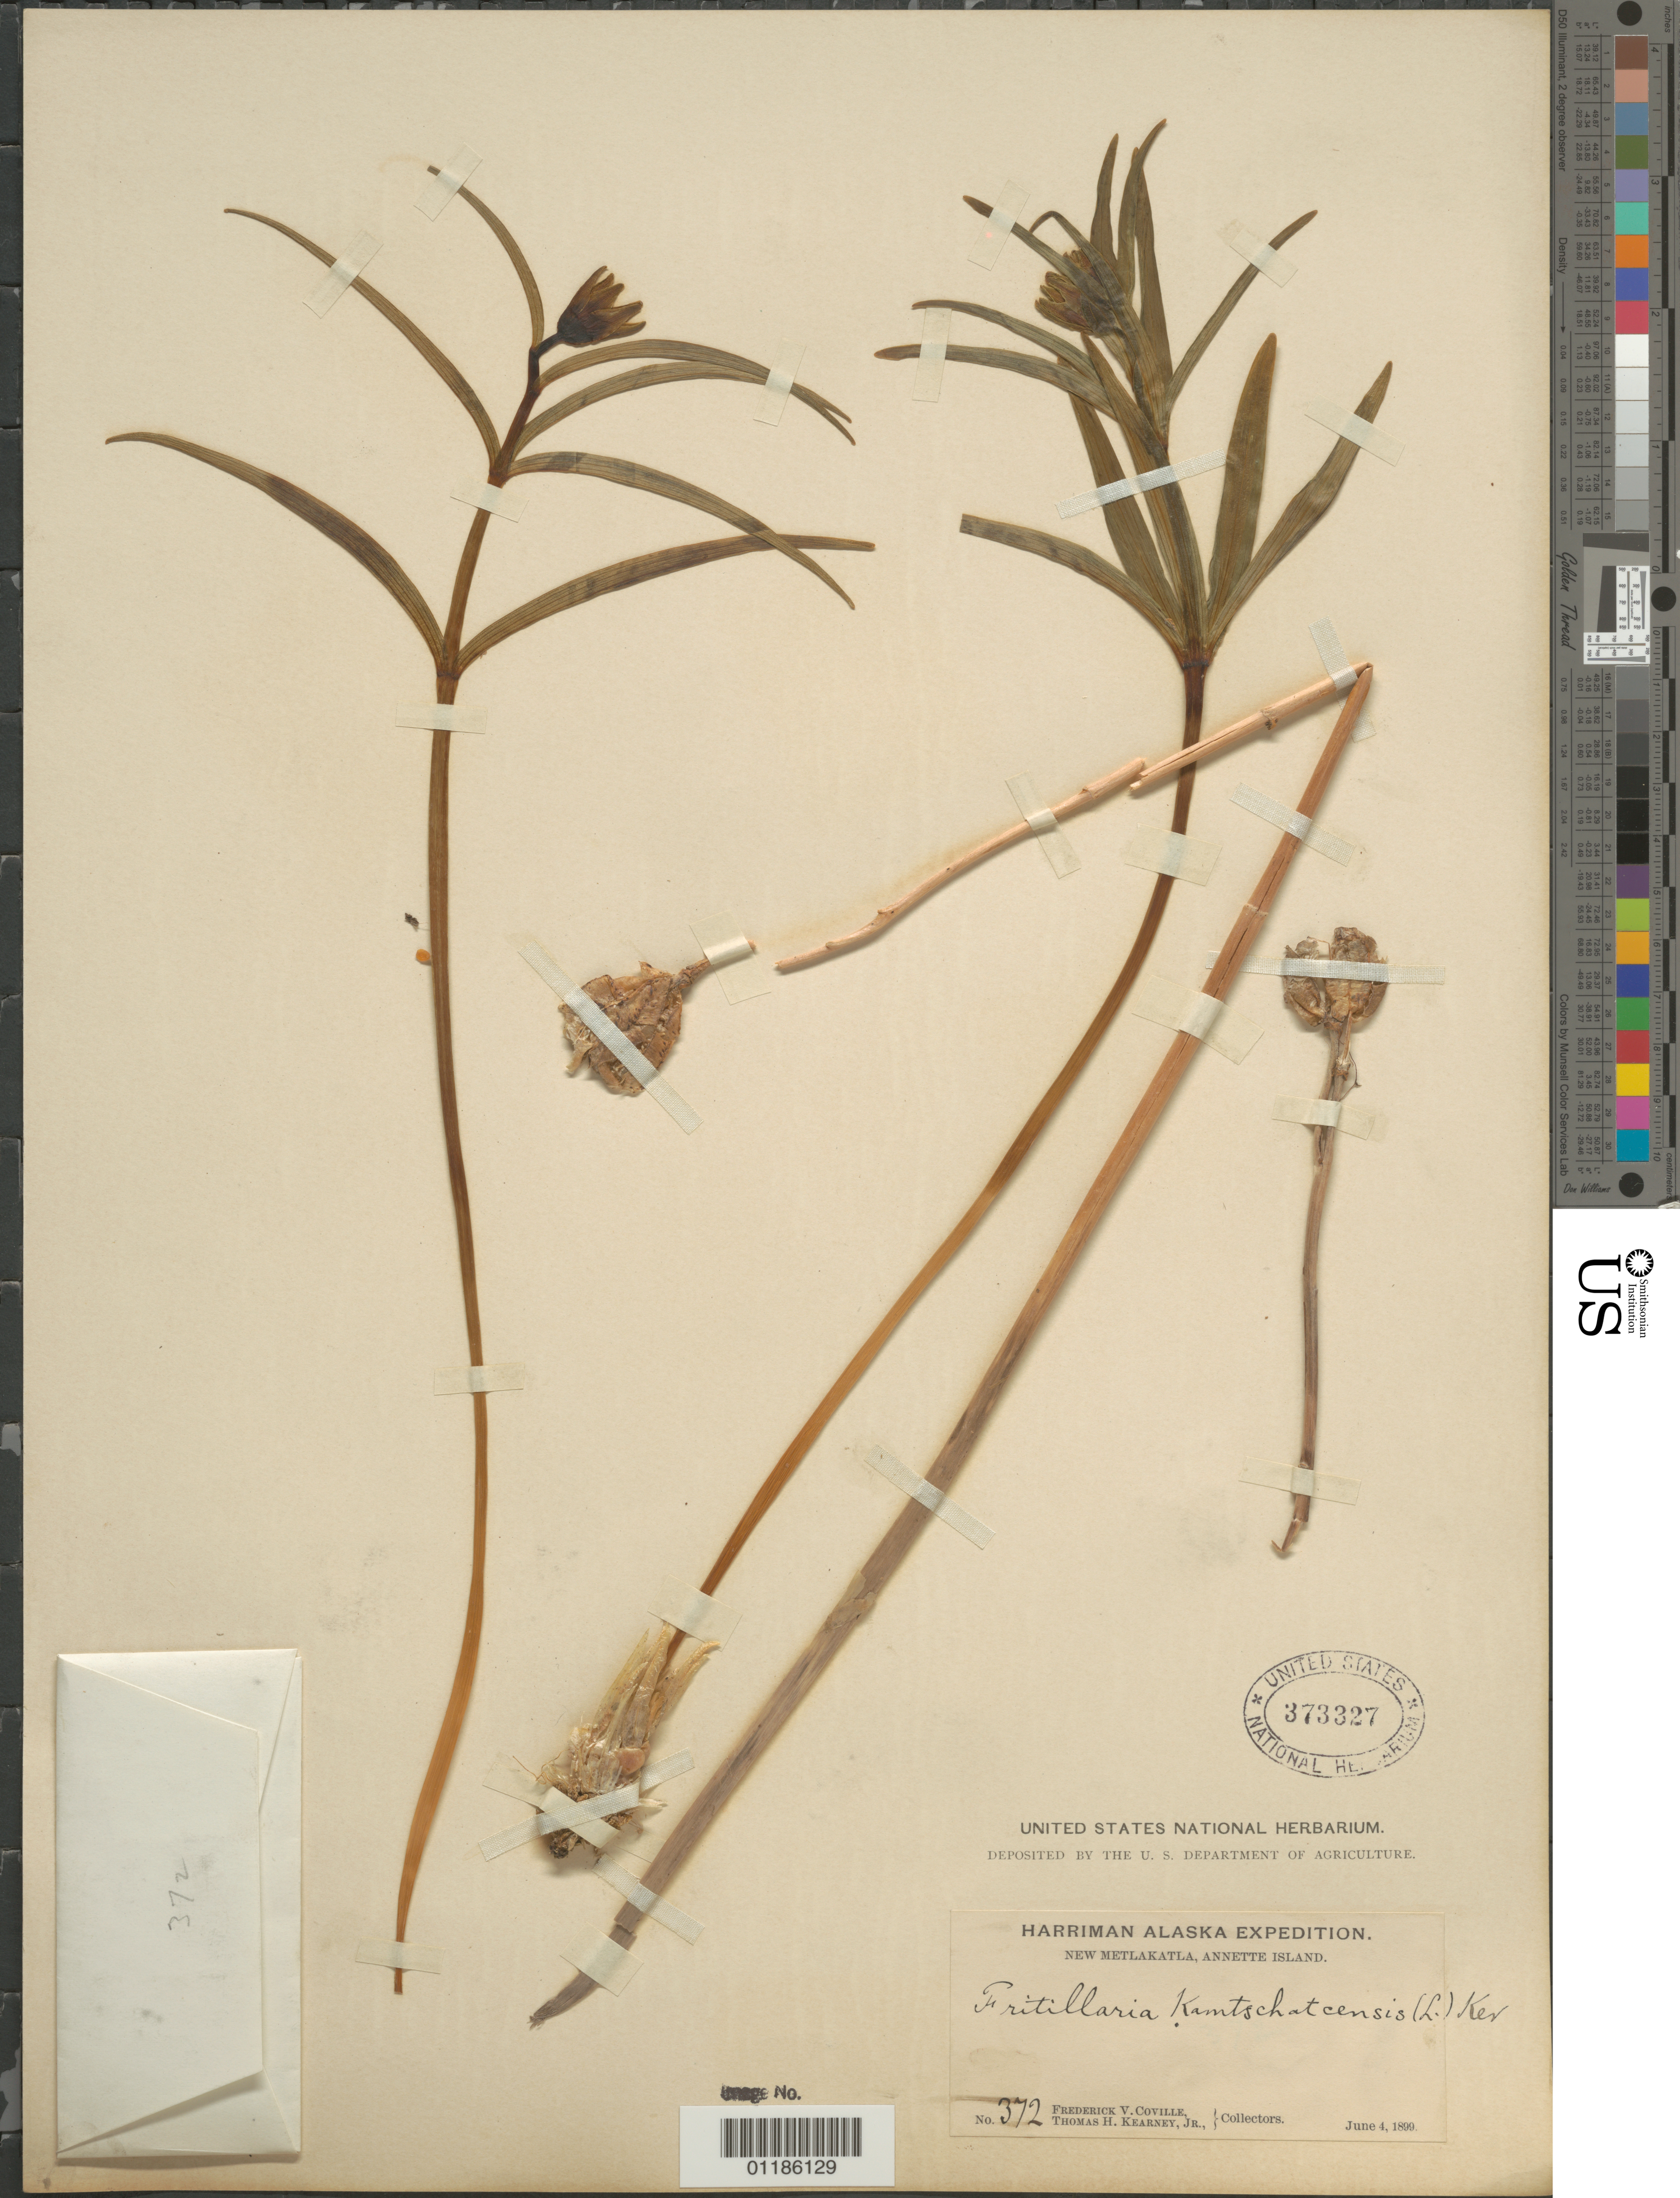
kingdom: Plantae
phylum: Tracheophyta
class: Liliopsida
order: Liliales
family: Liliaceae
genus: Fritillaria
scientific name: Fritillaria kamtschatcensis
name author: Torr.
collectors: F. V. Coville & T. H. Kearney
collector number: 372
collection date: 1899-06-04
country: United States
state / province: Alaska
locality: New Metlakatla, Annette Island.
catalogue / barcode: US 373327